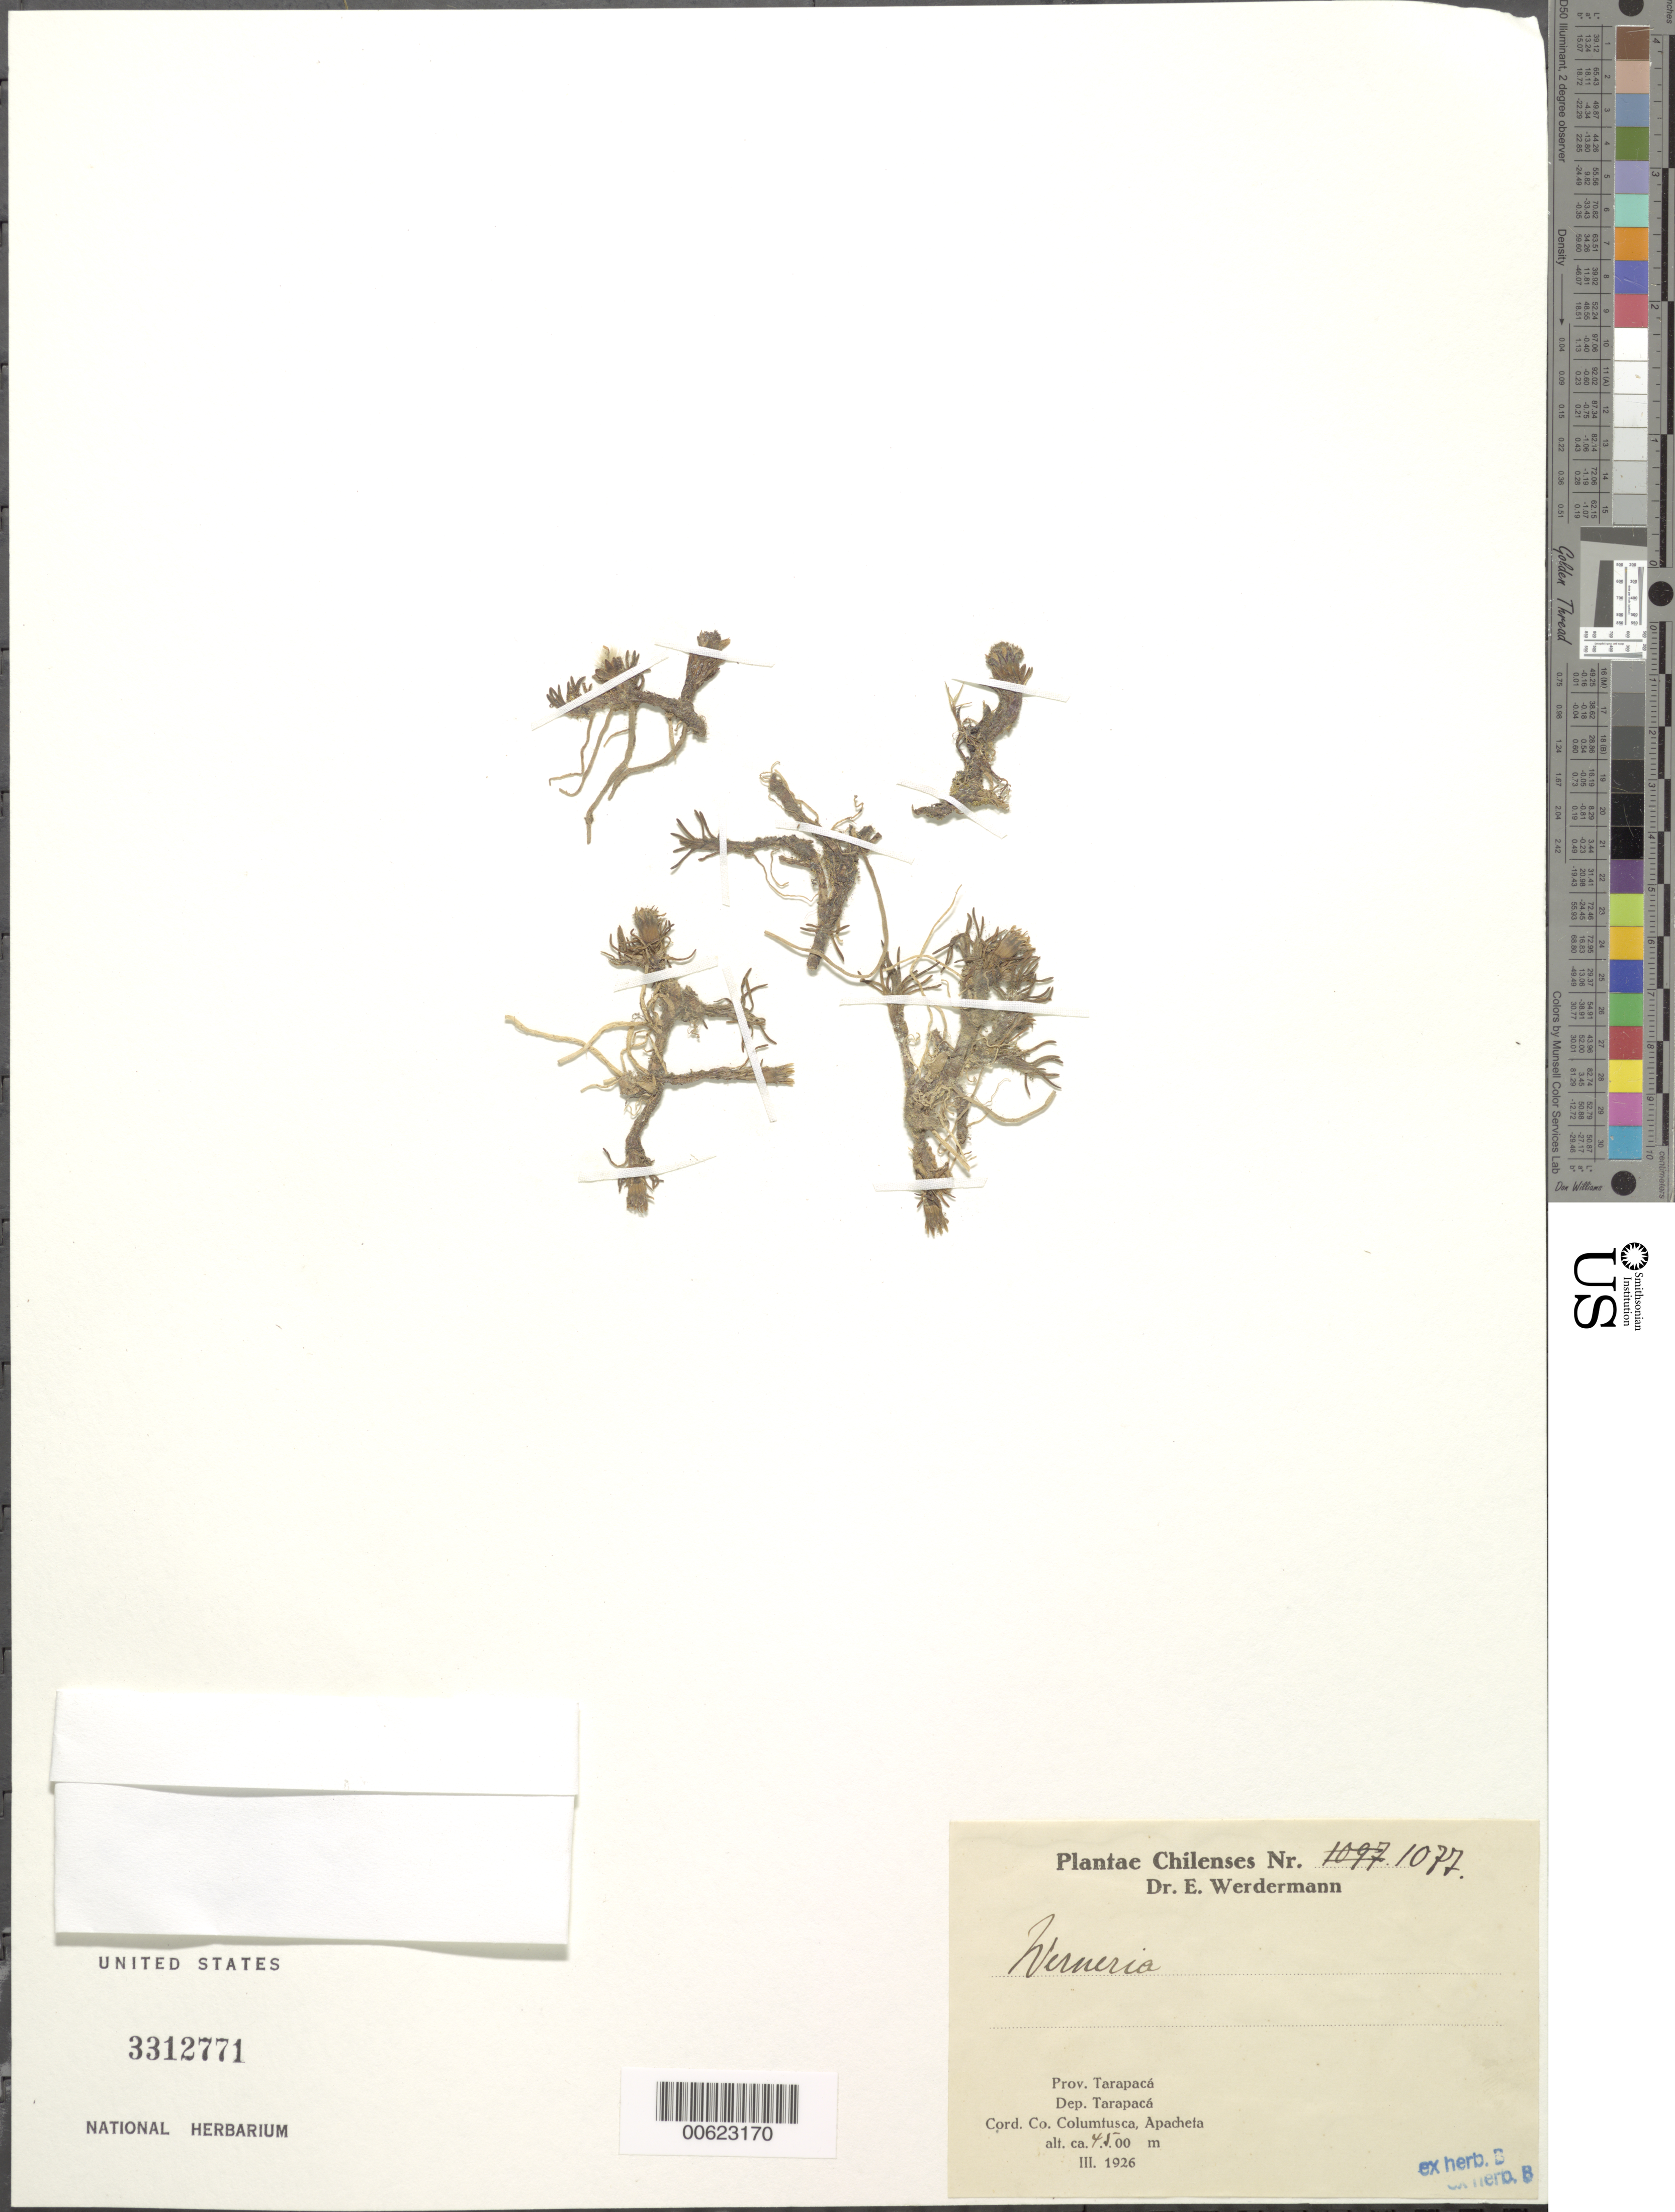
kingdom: Plantae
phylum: Tracheophyta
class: Magnoliopsida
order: Asterales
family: Asteraceae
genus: Werneria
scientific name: Werneria pygmaea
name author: Gillies ex Hook. & Arn.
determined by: Calvo, Joel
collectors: E. Werdermann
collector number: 1077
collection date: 1926-03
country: Chile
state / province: Tarapacá (I)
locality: Dep. Tarapaca, Cord. Co. Colutusa, Apacheta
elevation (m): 4500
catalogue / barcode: US 3312771